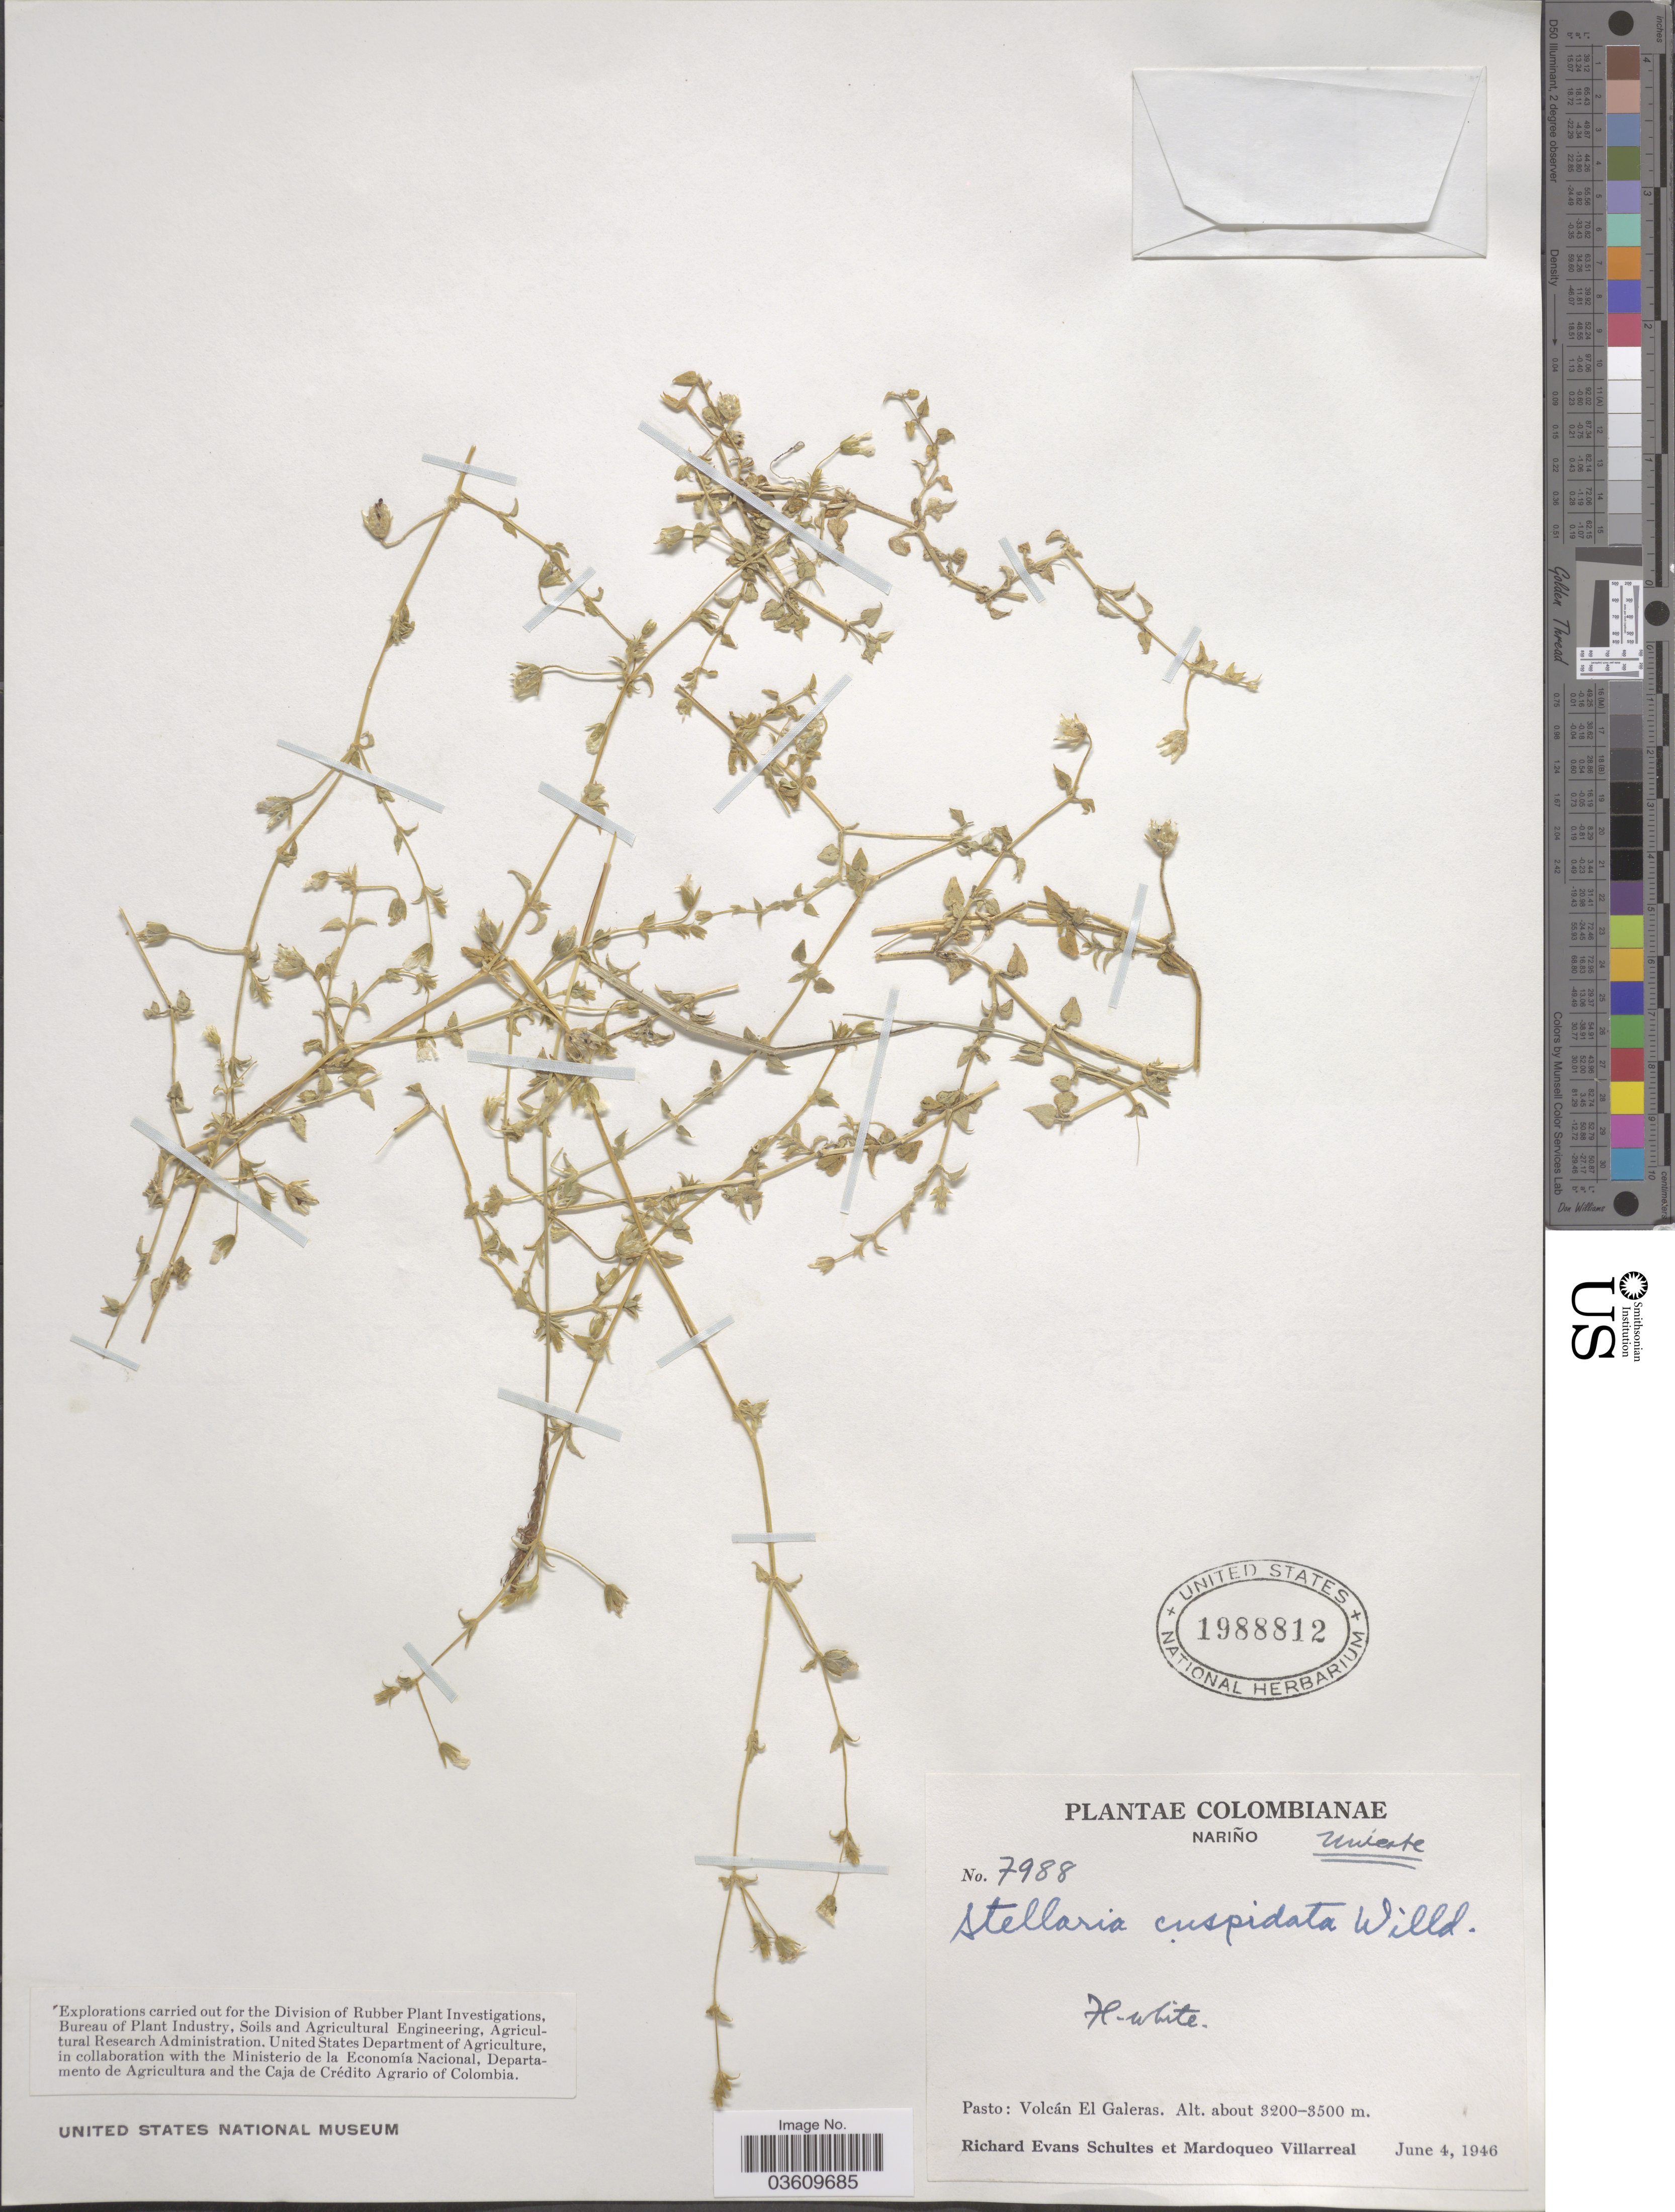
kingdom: Plantae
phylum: Tracheophyta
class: Magnoliopsida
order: Caryophyllales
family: Caryophyllaceae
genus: Stellaria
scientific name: Stellaria cuspidata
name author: Willd. ex Schltdl.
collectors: R. E. Schultes & M. Villarreal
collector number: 7988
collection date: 1946-06-04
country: Colombia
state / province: Nariño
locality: Pasto: Volcán El Galeras.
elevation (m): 3200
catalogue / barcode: US 1988812